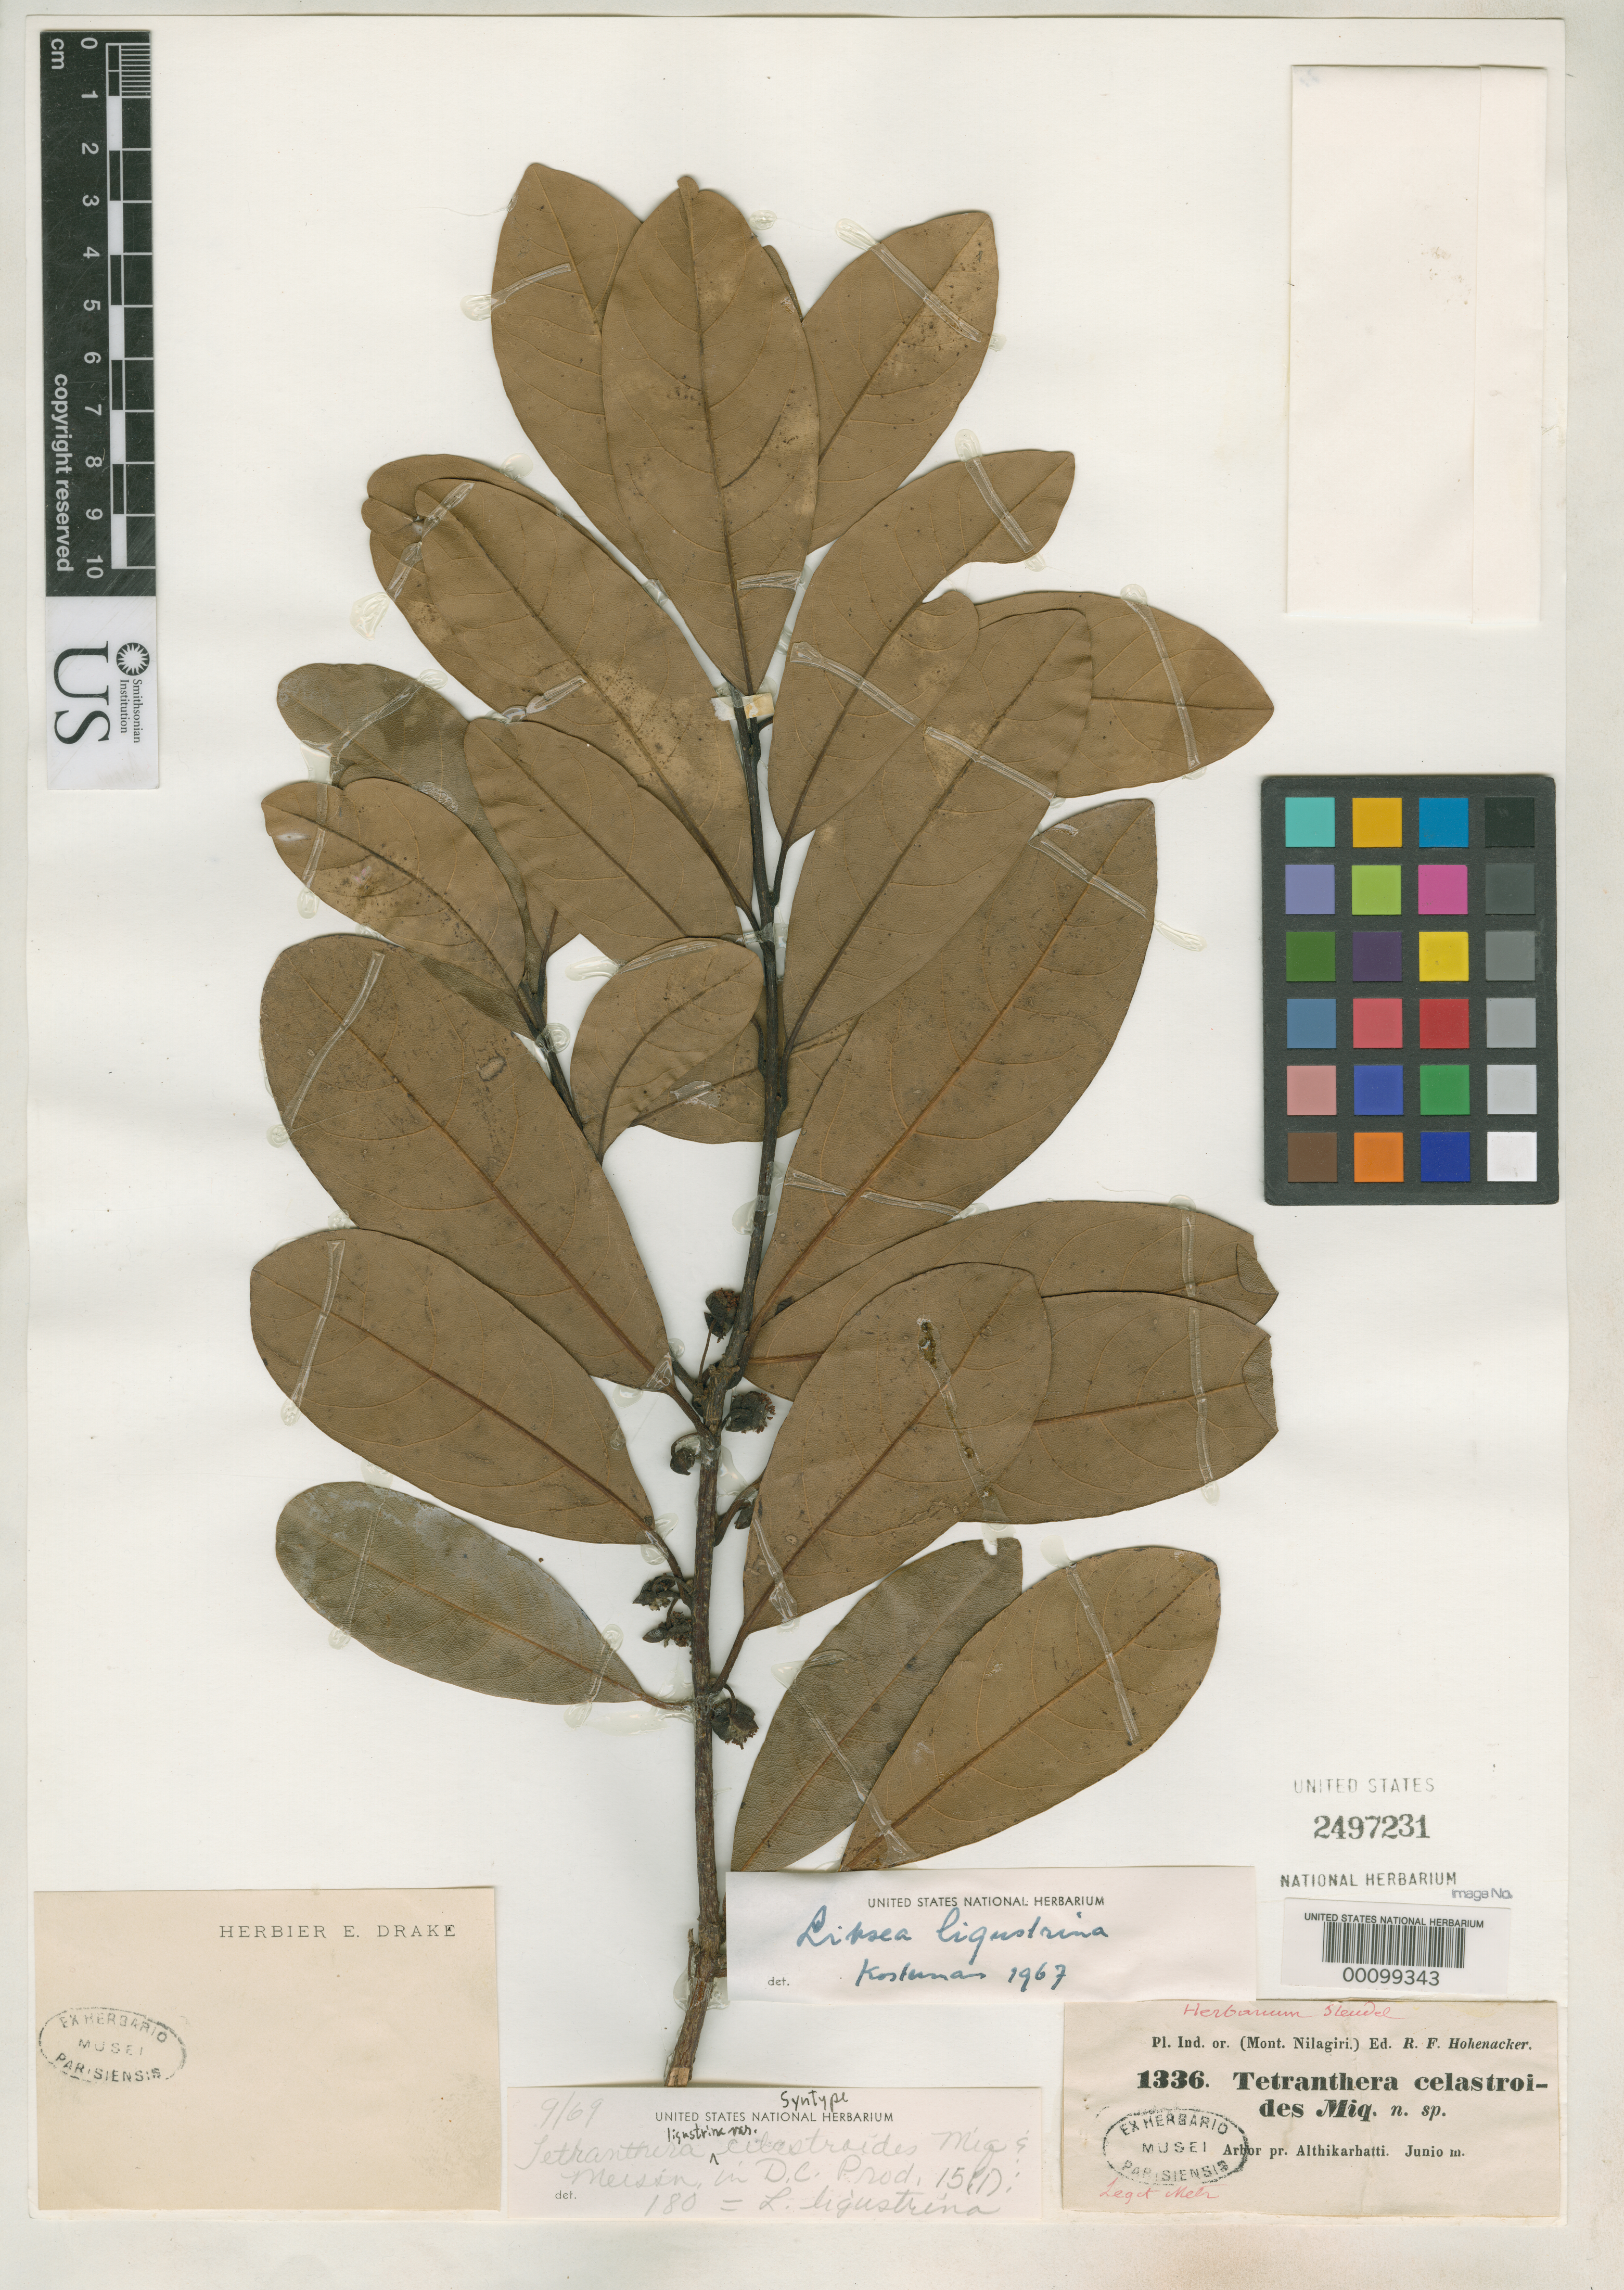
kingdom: Plantae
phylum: Tracheophyta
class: Magnoliopsida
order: Laurales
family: Lauraceae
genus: Tetranthera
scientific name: Tetranthera ligustrina var. celastroides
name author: Meisn. in DC.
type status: Syntype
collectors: F. Metz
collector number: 1336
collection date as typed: Jun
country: India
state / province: Tamil Nadu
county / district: Nilgiri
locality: Mt. Nilagiri.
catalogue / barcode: US 2497231